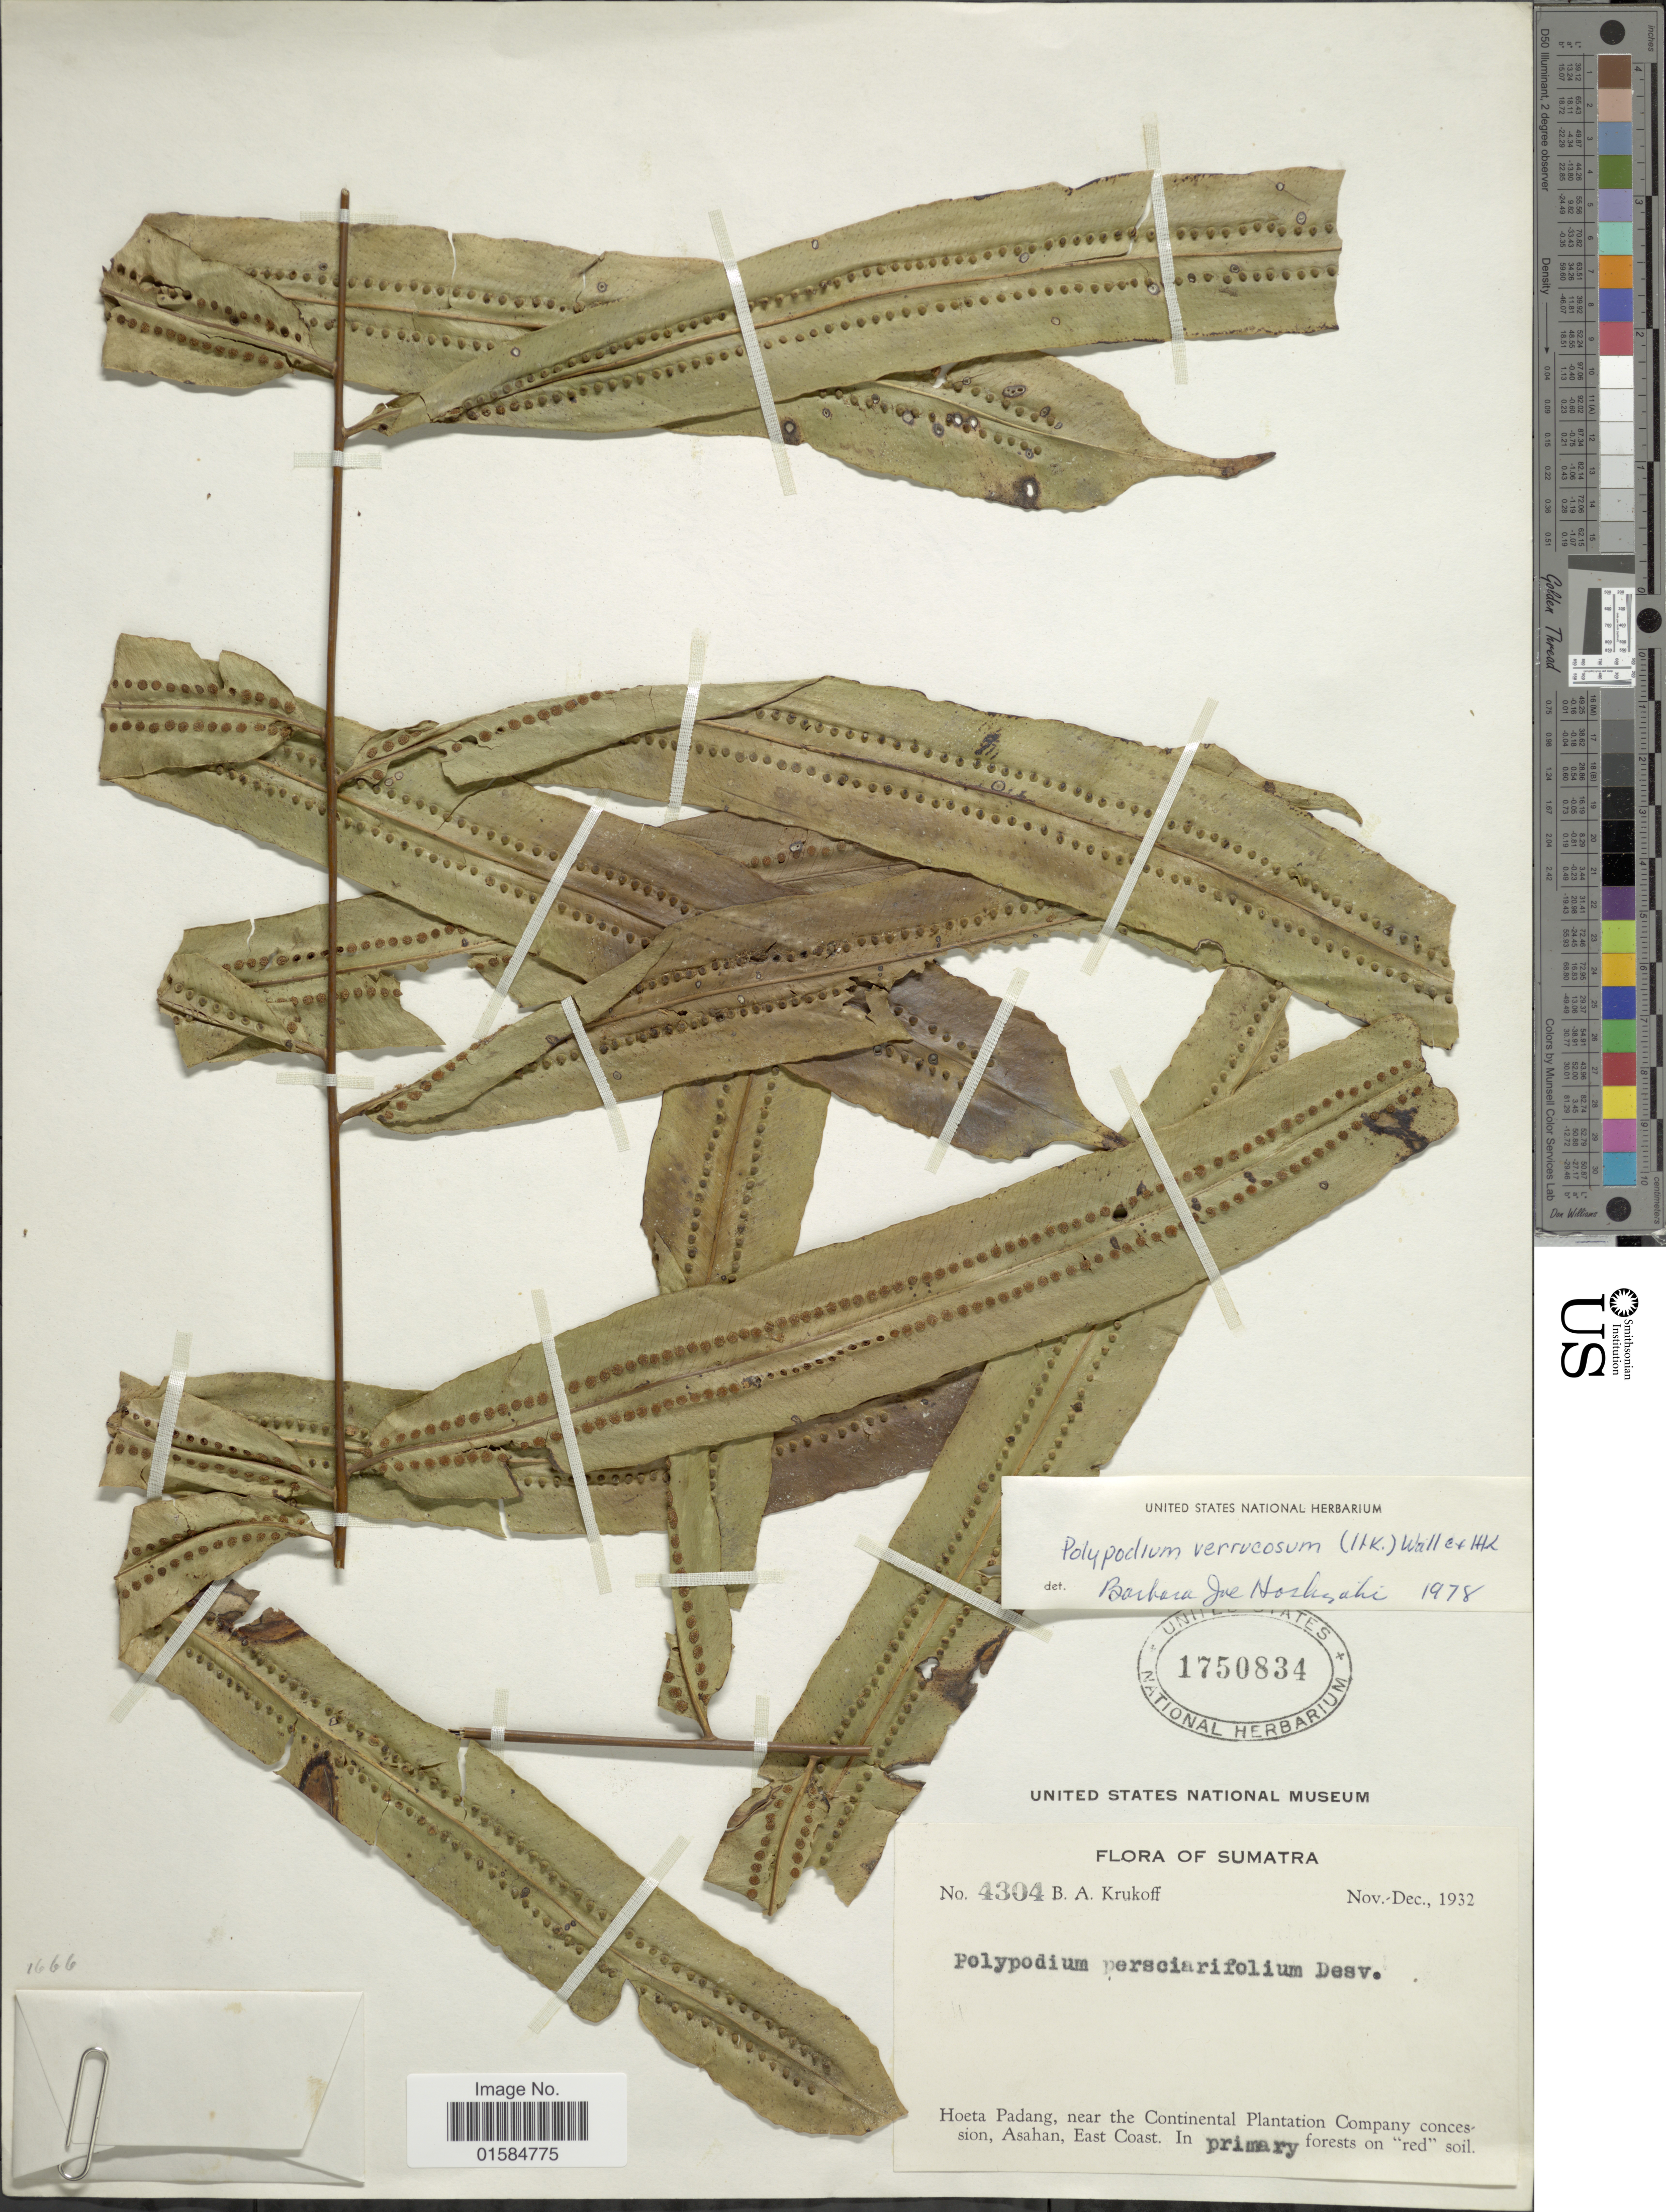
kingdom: Plantae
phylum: Tracheophyta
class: Polypodiopsida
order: Polypodiales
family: Polypodiaceae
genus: Goniophlebium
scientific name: Goniophlebium percussum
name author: (Cauv.) W.H. Wagner & Grether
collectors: B. A. Krukoff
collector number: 4304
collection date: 1932-11/1932-12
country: Indonesia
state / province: Sumatra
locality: Hoeta Padang, near the Continental Plantation Company concession, Asahan, East Coast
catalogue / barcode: US 1750834